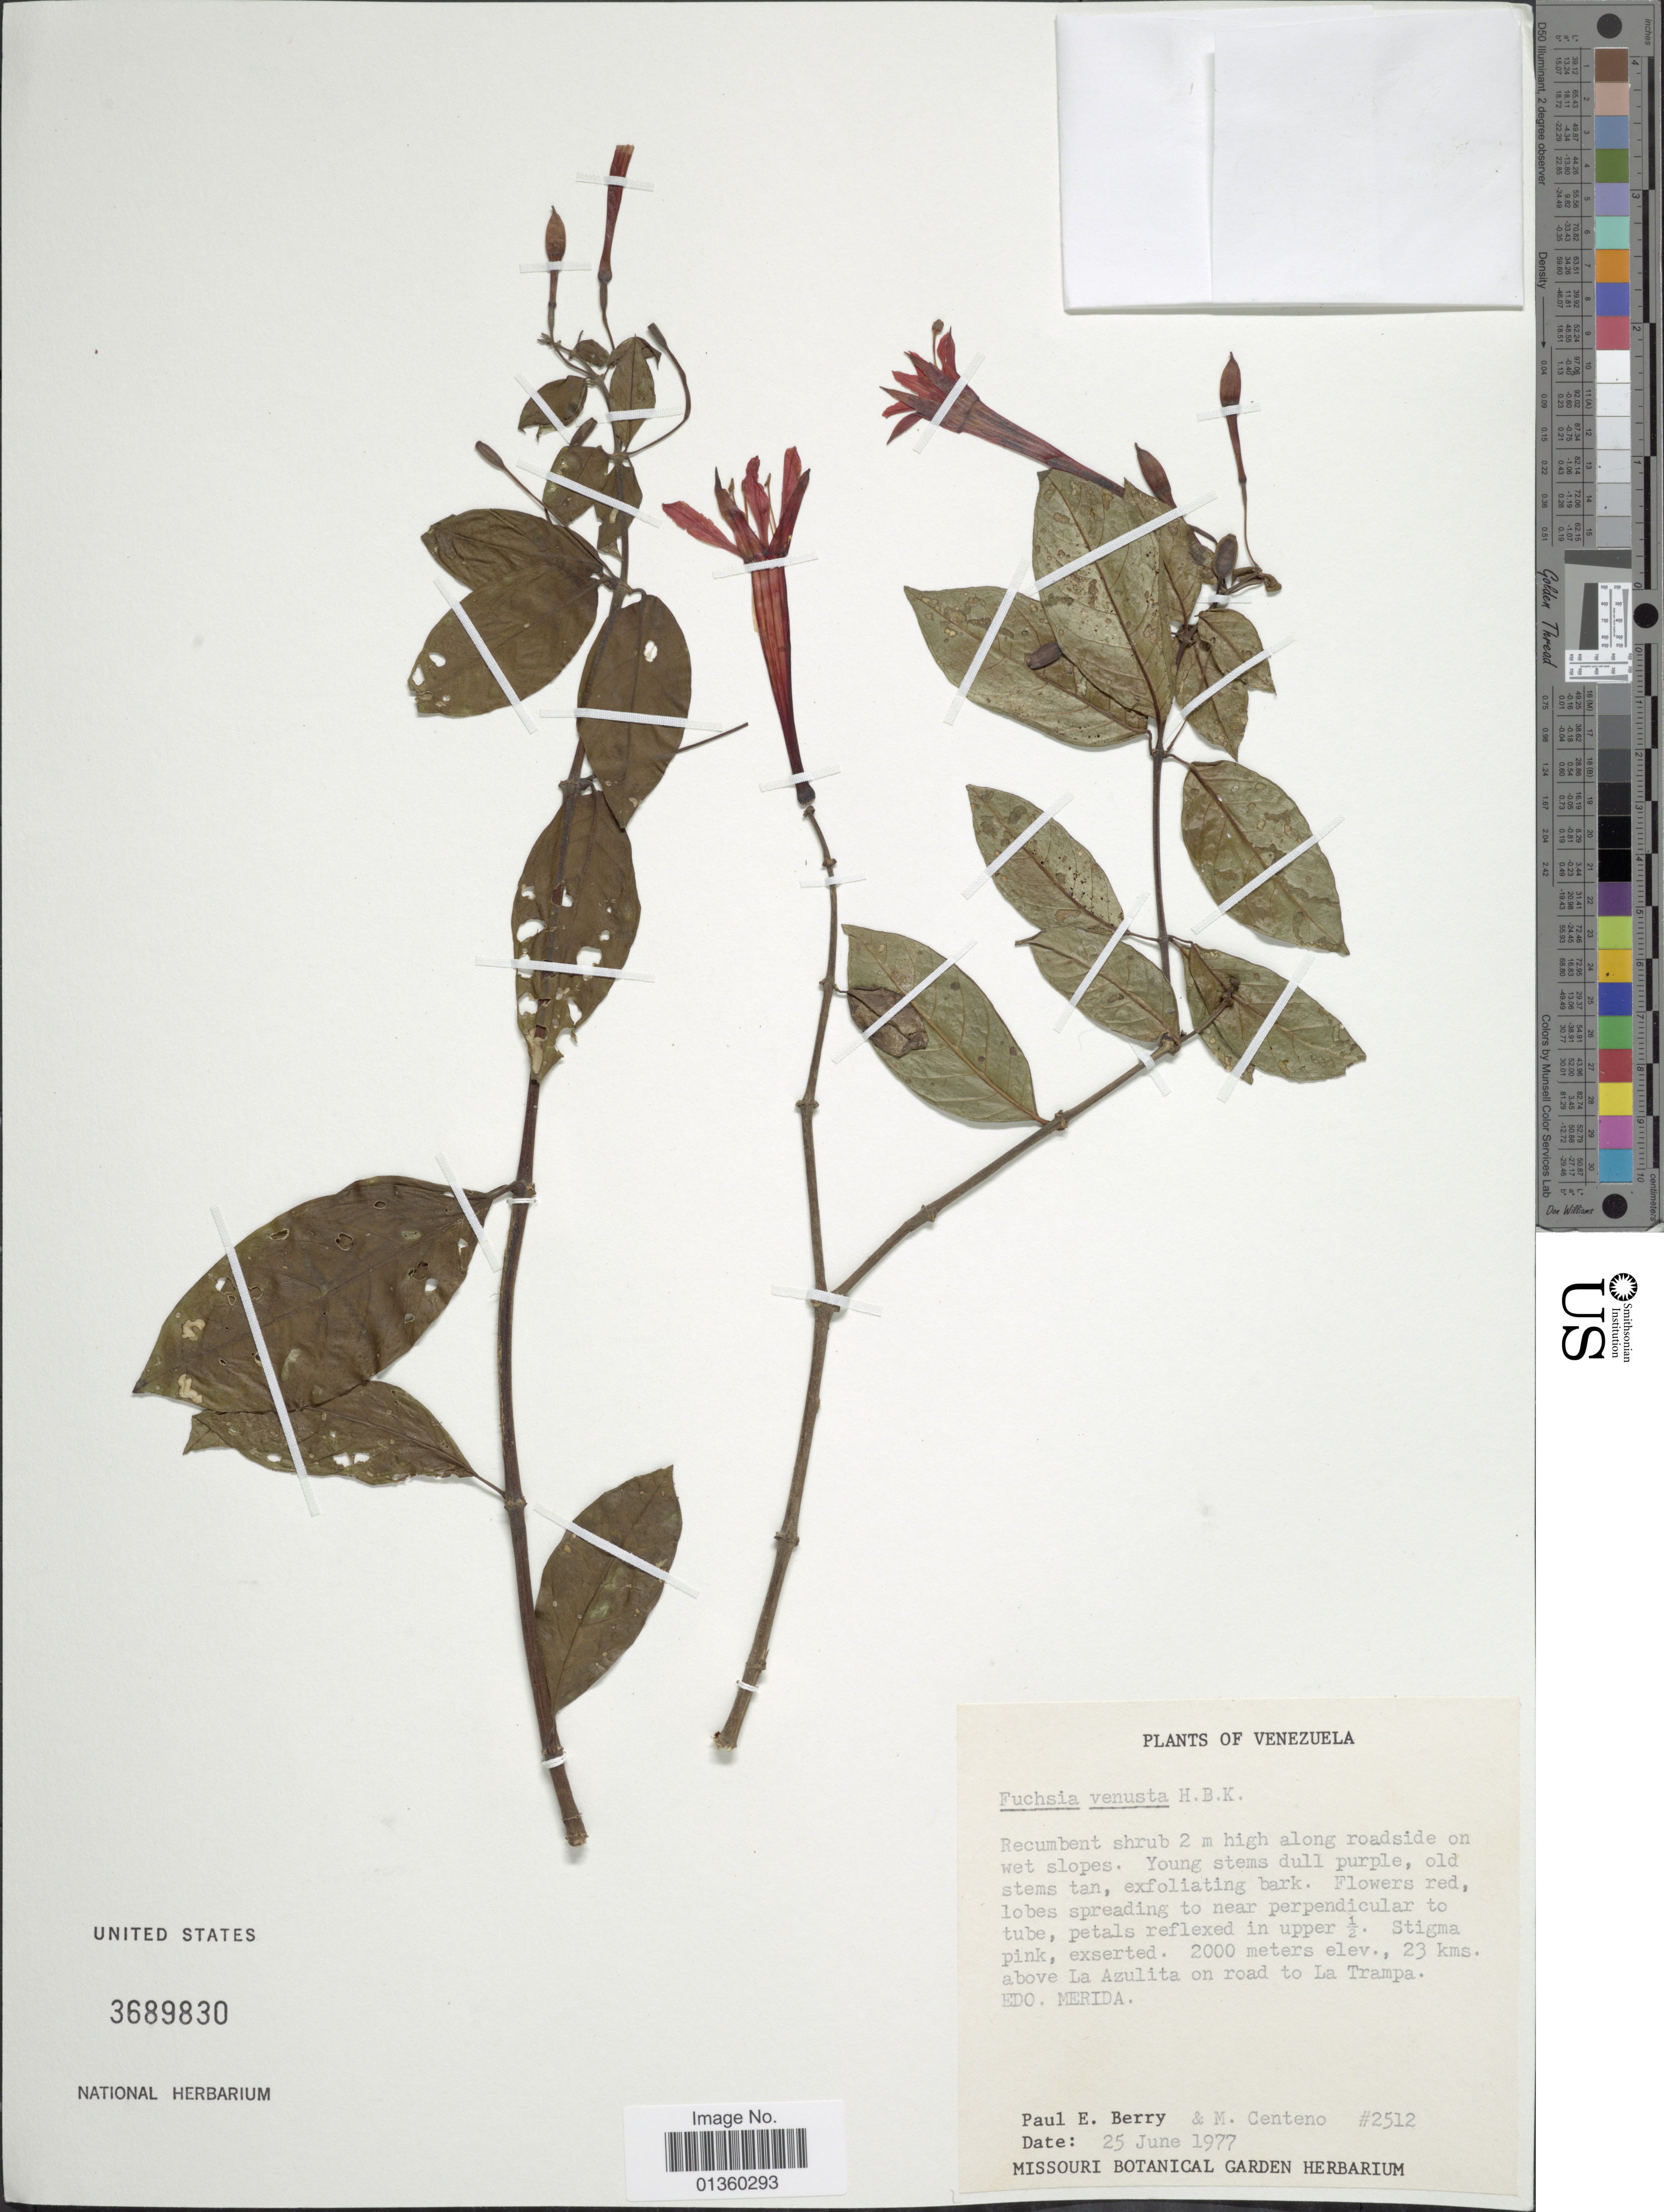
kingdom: Plantae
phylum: Tracheophyta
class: Magnoliopsida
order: Myrtales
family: Onagraceae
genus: Fuchsia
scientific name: Fuchsia venusta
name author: Kunth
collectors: P. E. Berry & M. Centeno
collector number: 2512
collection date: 1977-06-25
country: Venezuela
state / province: Mérida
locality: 23 kms. above La Azulita on road to La Trampa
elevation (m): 2000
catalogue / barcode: US 3689830